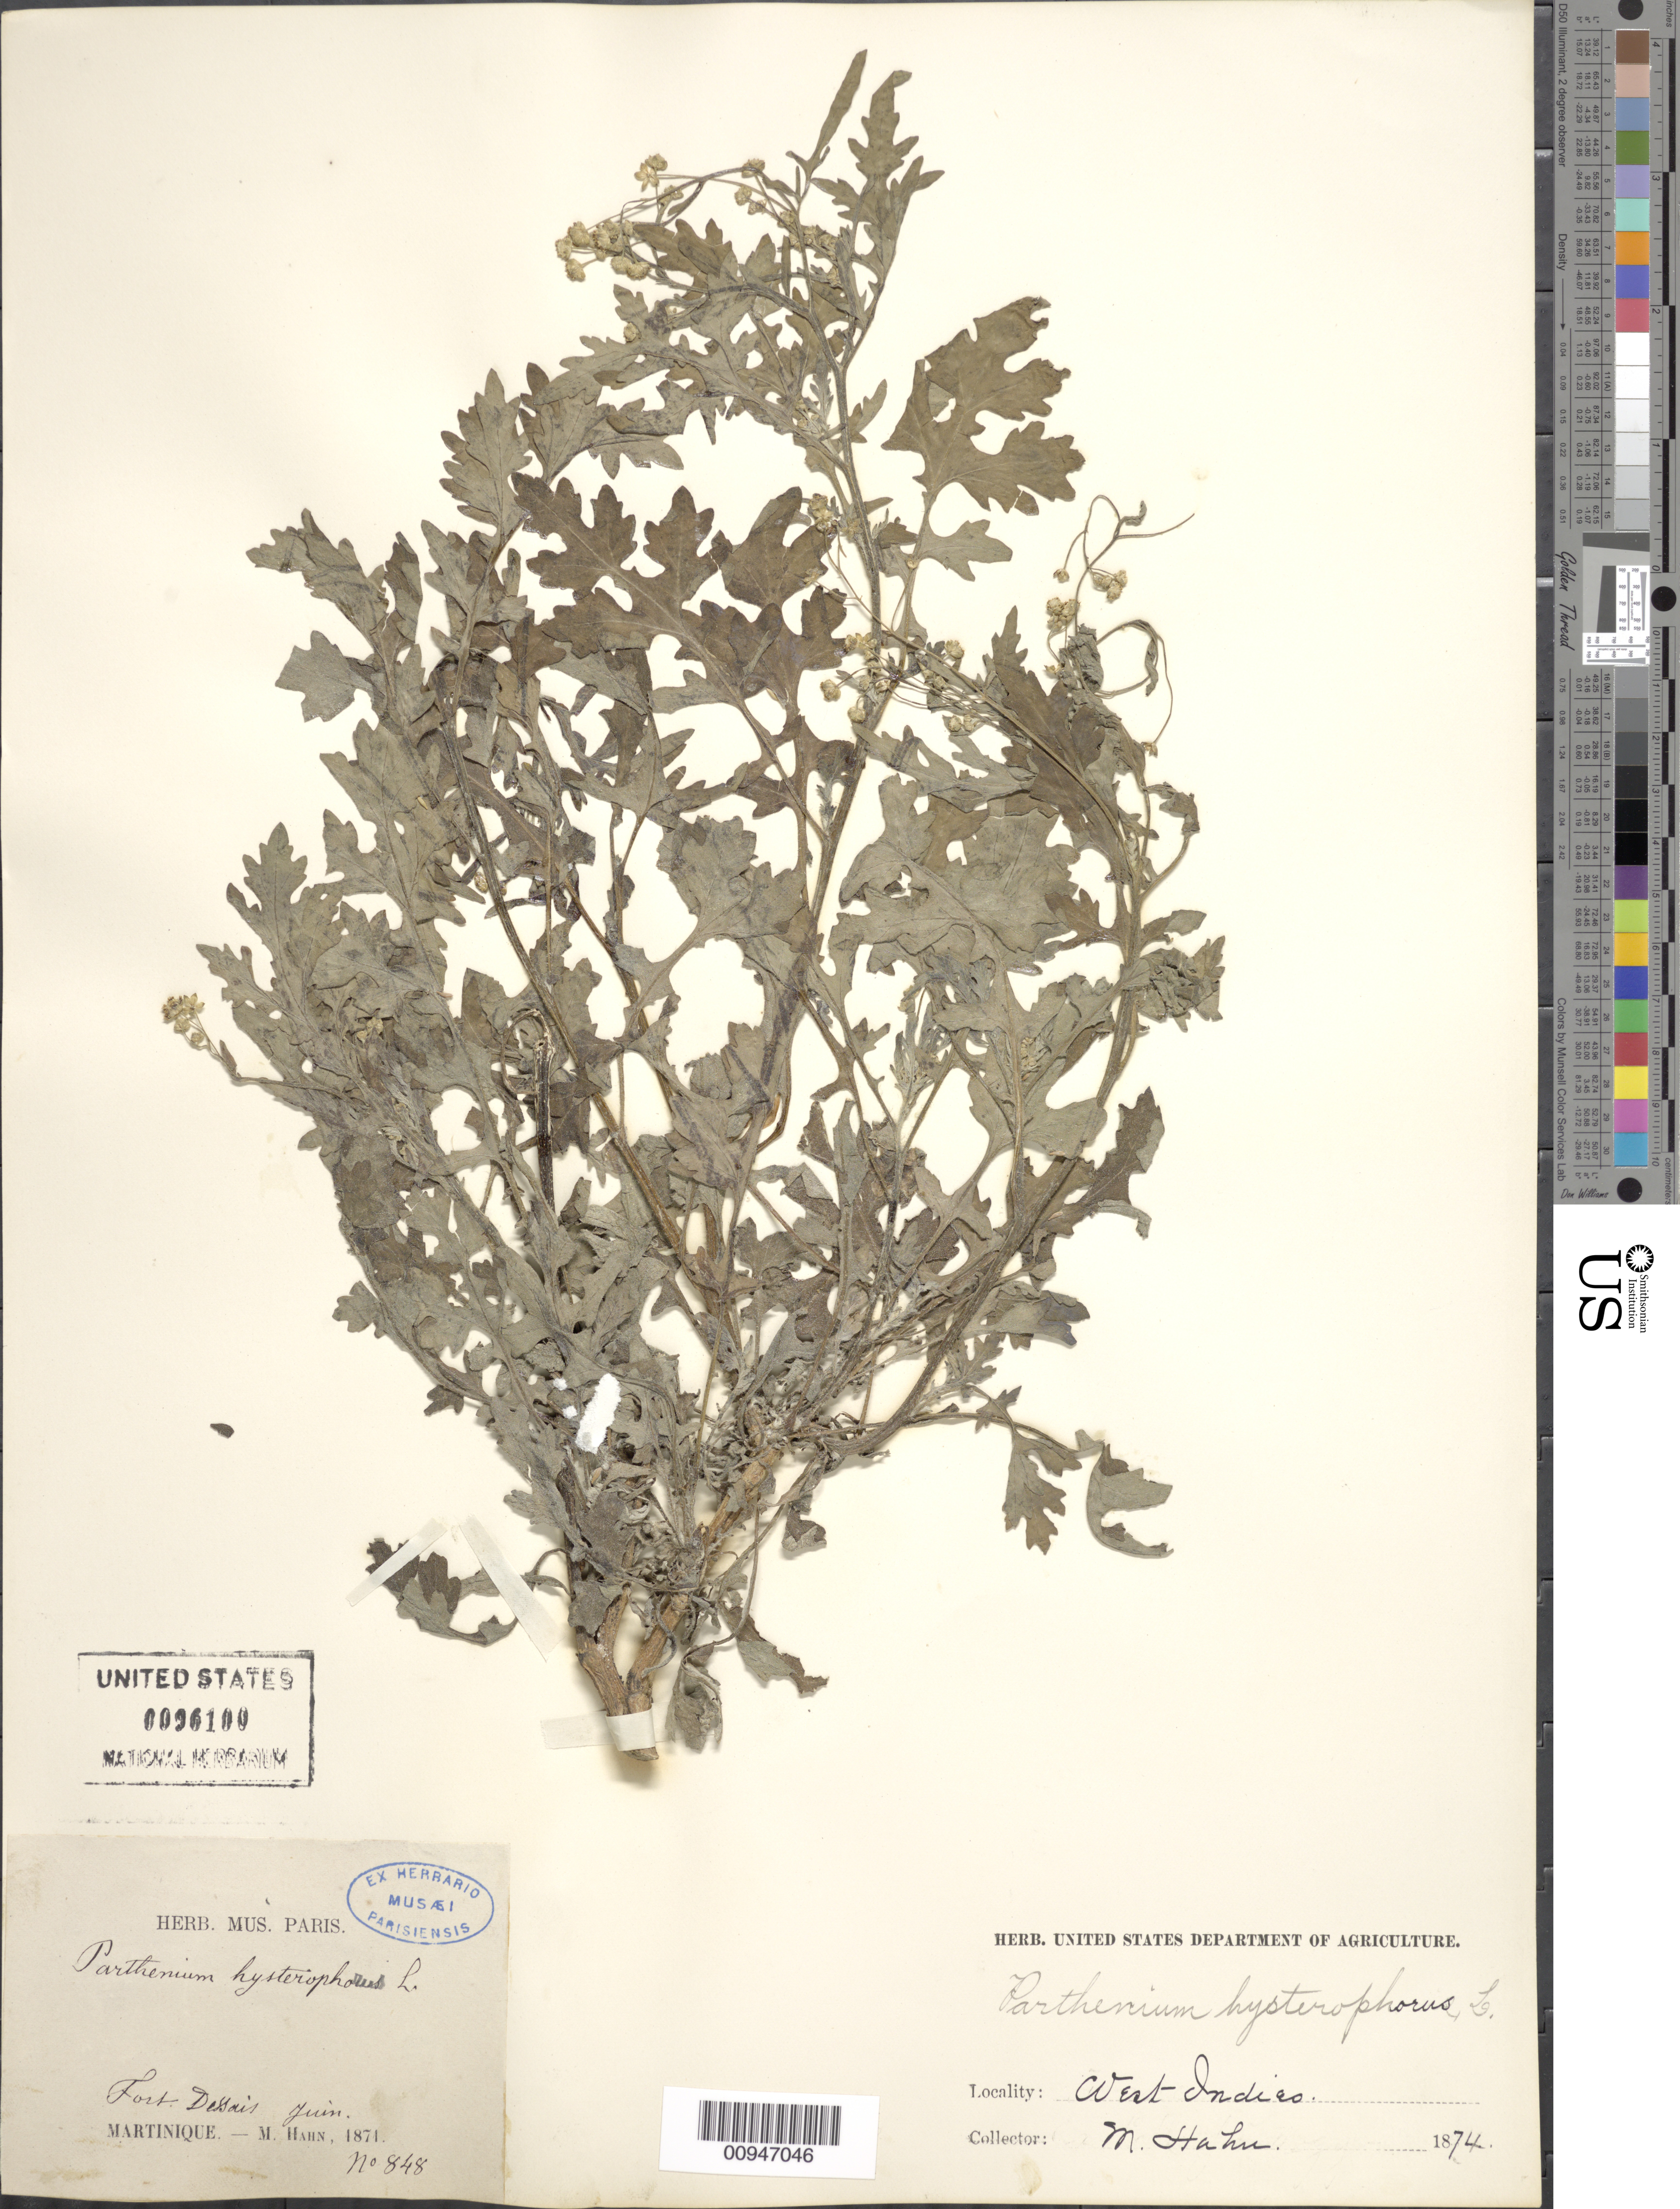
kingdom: Plantae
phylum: Tracheophyta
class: Magnoliopsida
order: Asterales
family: Asteraceae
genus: Parthenium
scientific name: Parthenium hysterophorus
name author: L.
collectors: M. Hahn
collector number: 848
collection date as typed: Jun 1871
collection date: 1871-06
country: Martinique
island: Martinique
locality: Fort Desais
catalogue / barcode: US 96100